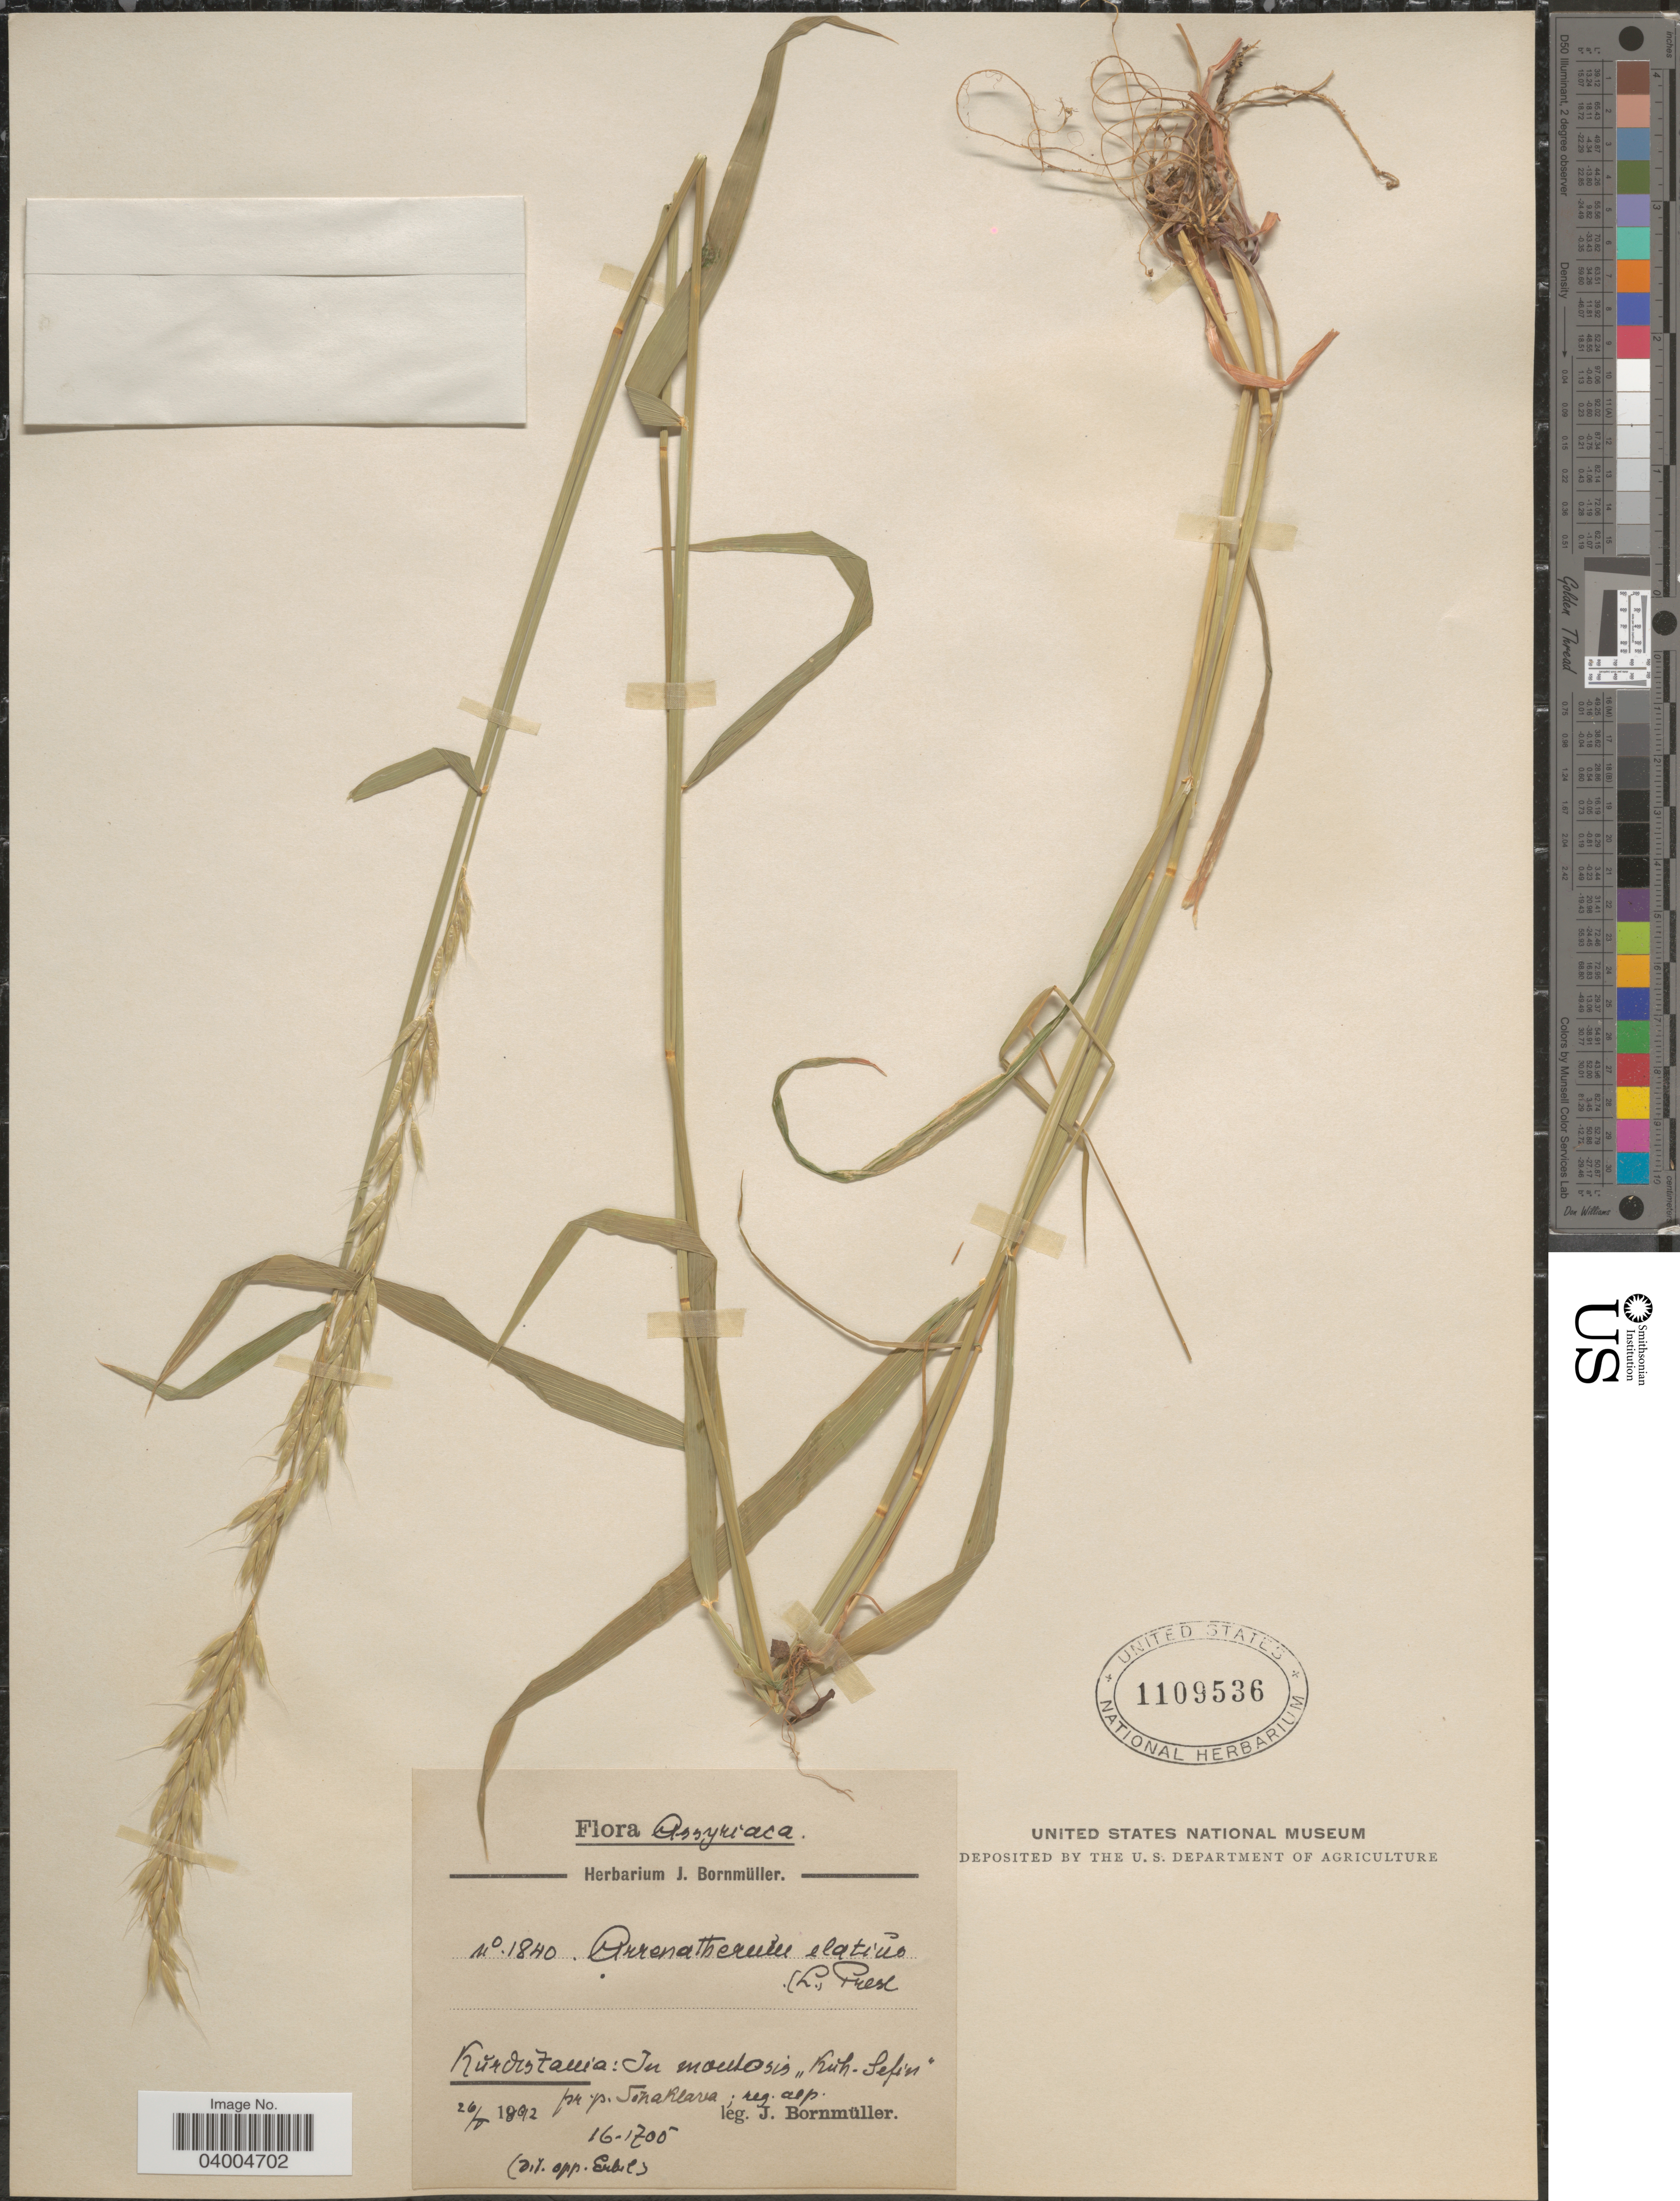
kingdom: Plantae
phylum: Tracheophyta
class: Liliopsida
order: Poales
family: Poaceae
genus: Arrhenatherum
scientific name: Arrhenatherum elatius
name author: (L.) J. Presl & C. Presl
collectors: J. Bornmüller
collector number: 1840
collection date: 1892-05-26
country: Iraq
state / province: Arbīl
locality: Assyriaca. Kůrdistania: In montosis "Kuh-Sefin" pr. p. Schaklava; reg. alp. (dit. opp. Erbil).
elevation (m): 1600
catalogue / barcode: US 1109536